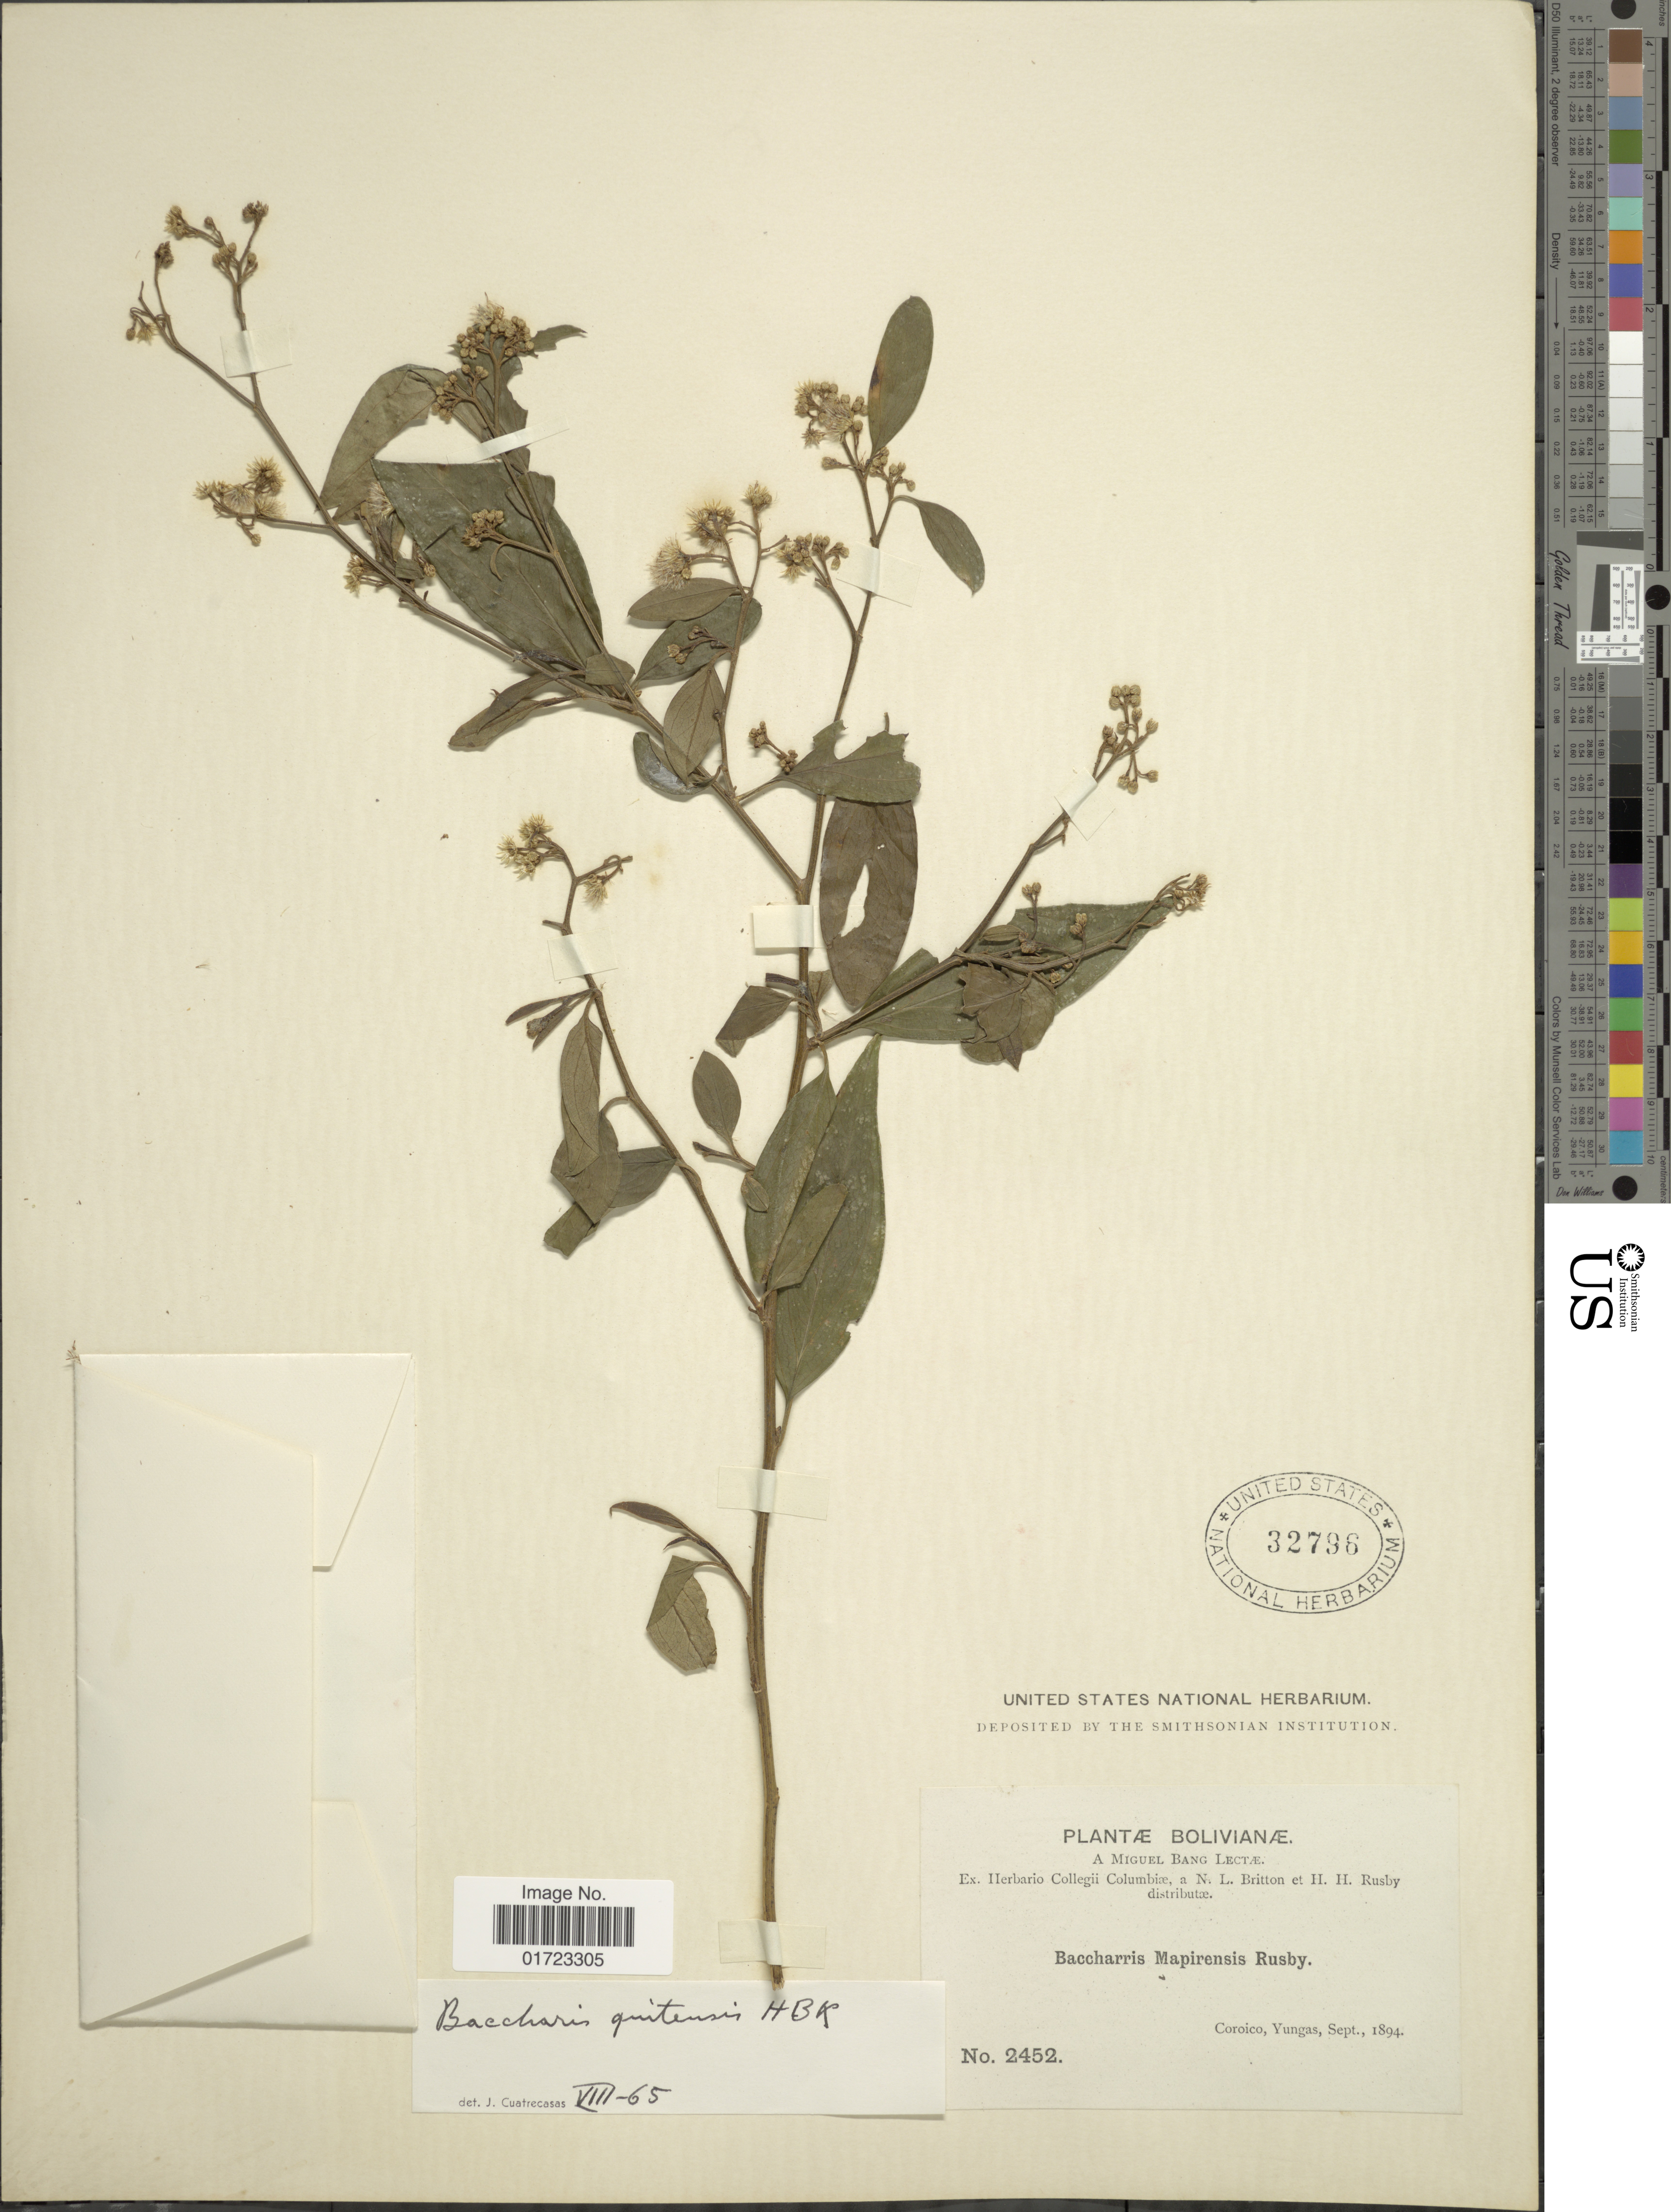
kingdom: Plantae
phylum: Tracheophyta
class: Magnoliopsida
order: Asterales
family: Asteraceae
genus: Baccharis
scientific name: Baccharis quitensis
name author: Kunth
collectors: M. Bang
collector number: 2452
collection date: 1894-09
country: Bolivia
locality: Coroico, Yungas.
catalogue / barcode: US 32796